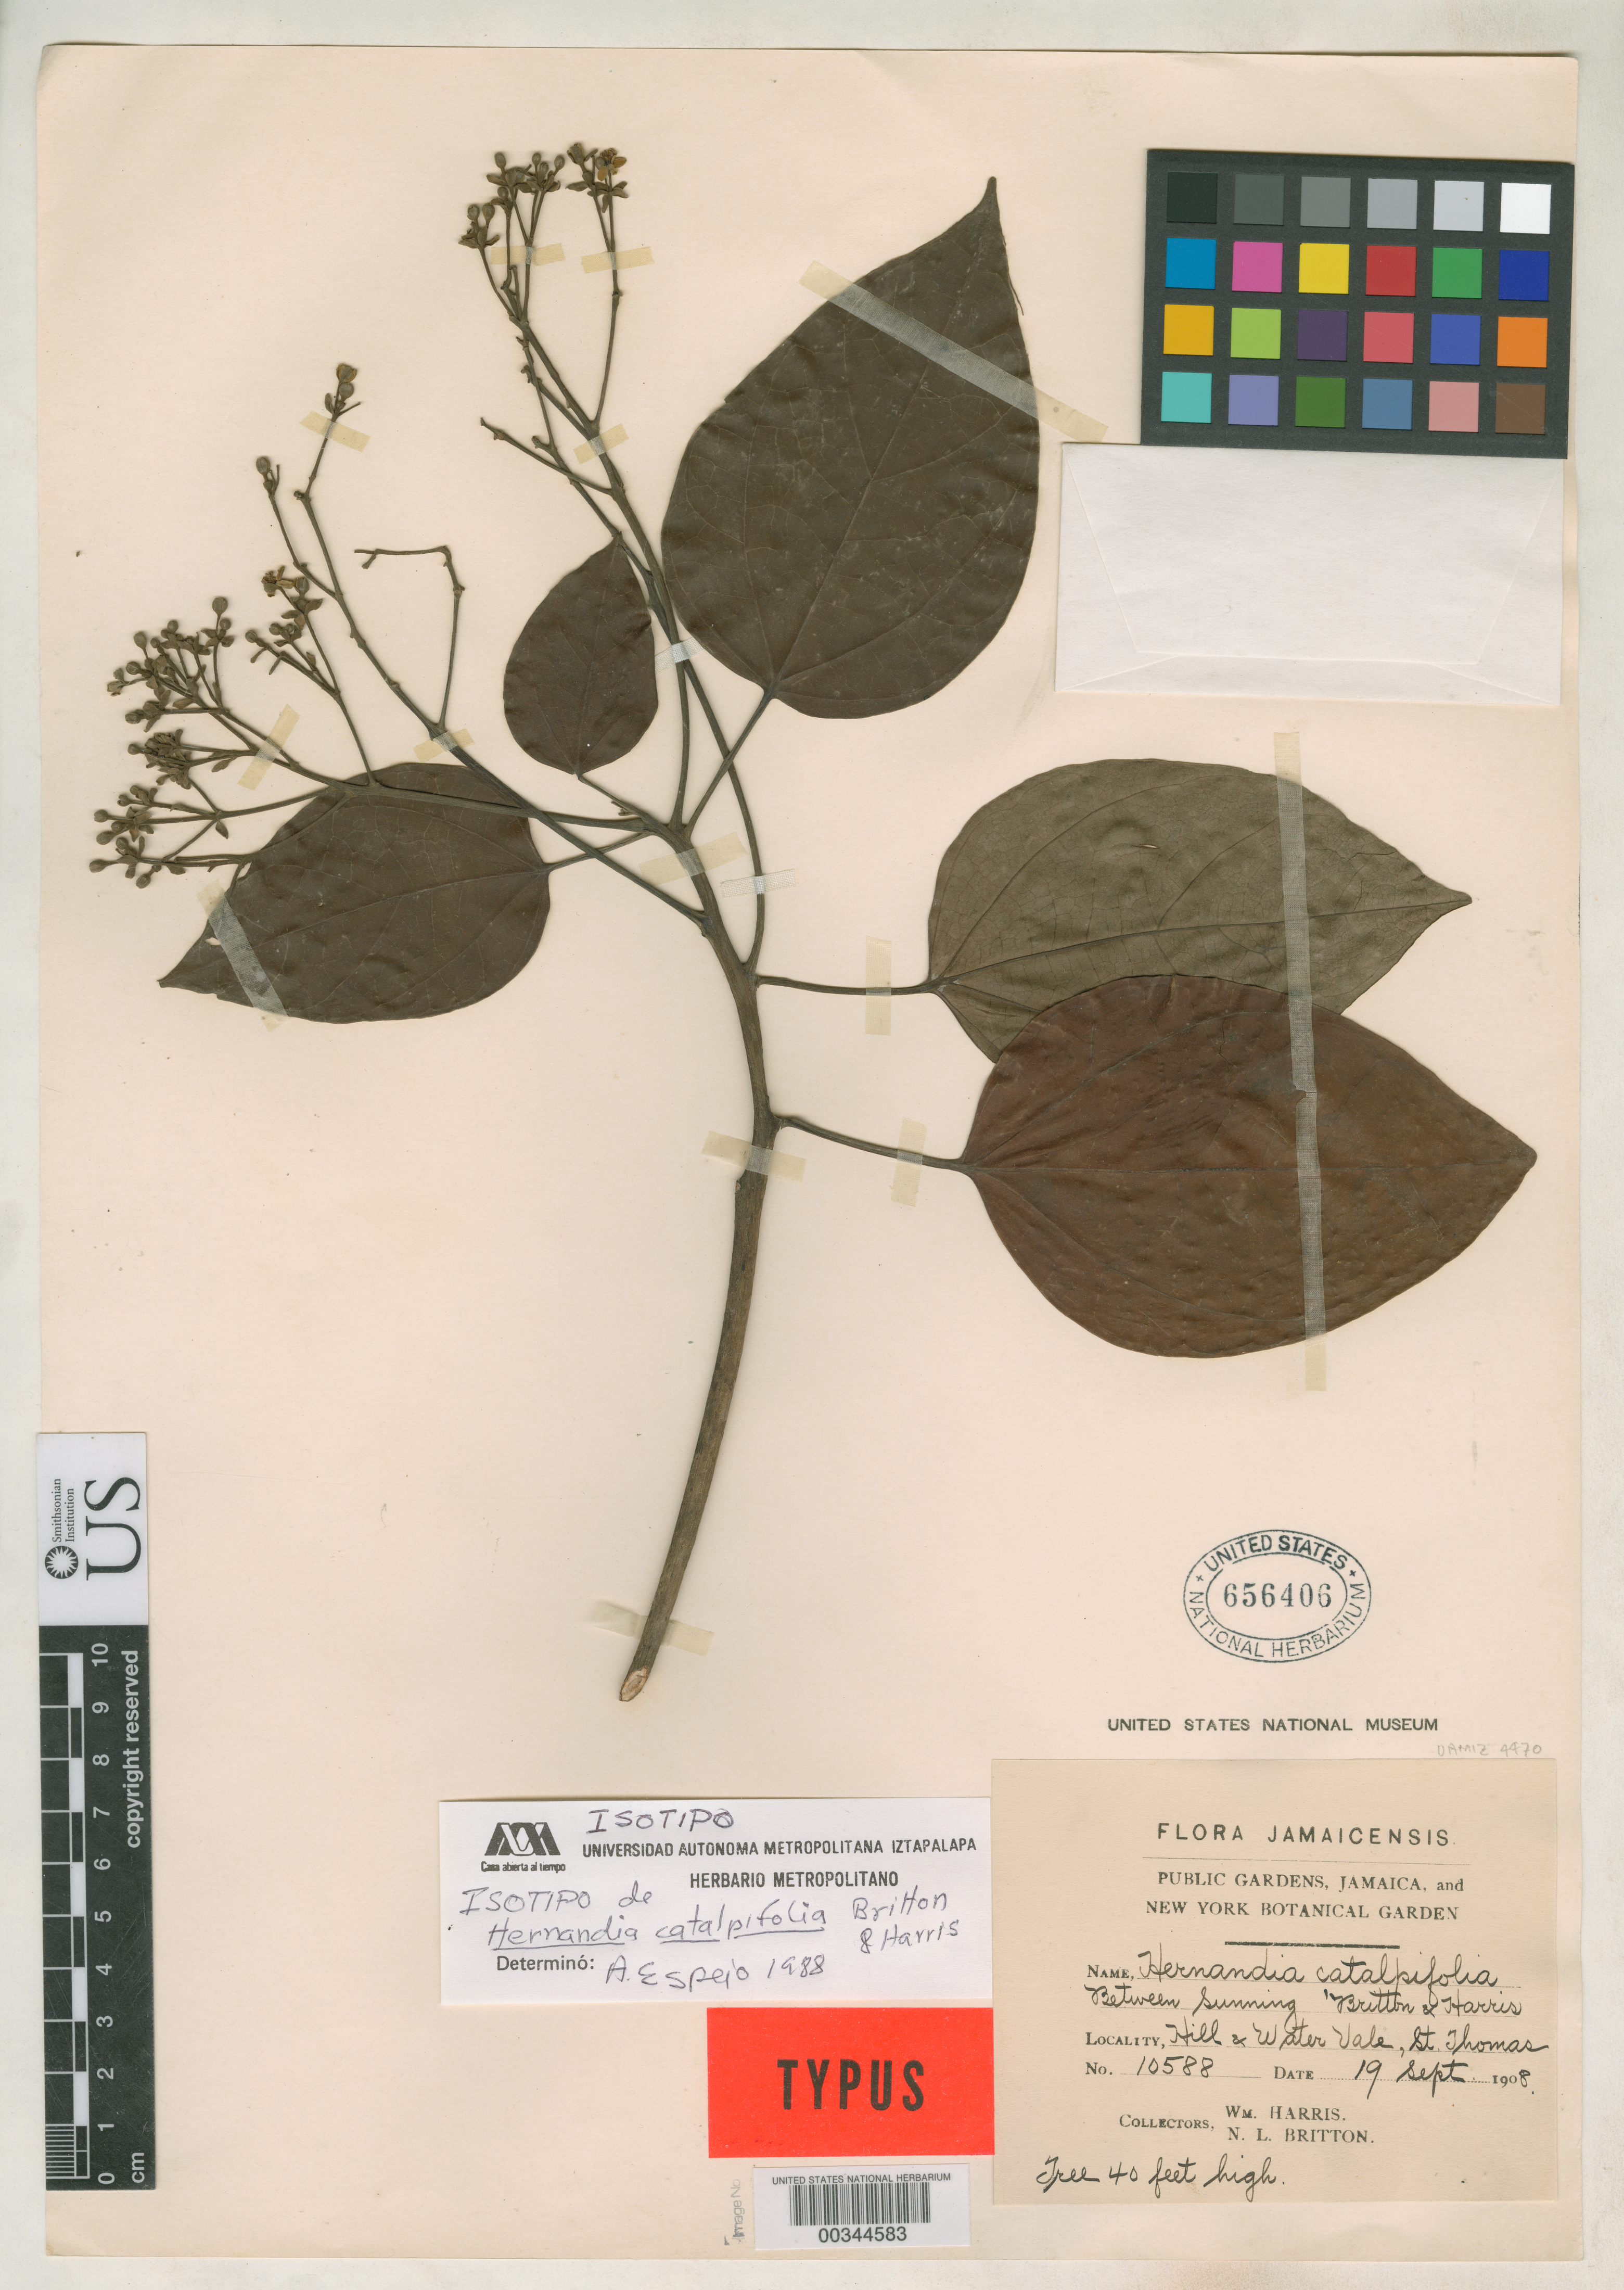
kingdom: Plantae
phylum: Tracheophyta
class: Magnoliopsida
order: Laurales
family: Hernandiaceae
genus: Hernandia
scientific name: Hernandia catalpifolia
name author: Britton & Fawc.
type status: Isotype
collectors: W. H. Harris & N. Britton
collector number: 10588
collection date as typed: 19 Sep 1908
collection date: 1908-09-19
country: Jamaica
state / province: Saint Thomas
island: Greater Antilles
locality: Between Sunning, hill & water vale.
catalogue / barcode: US 656406